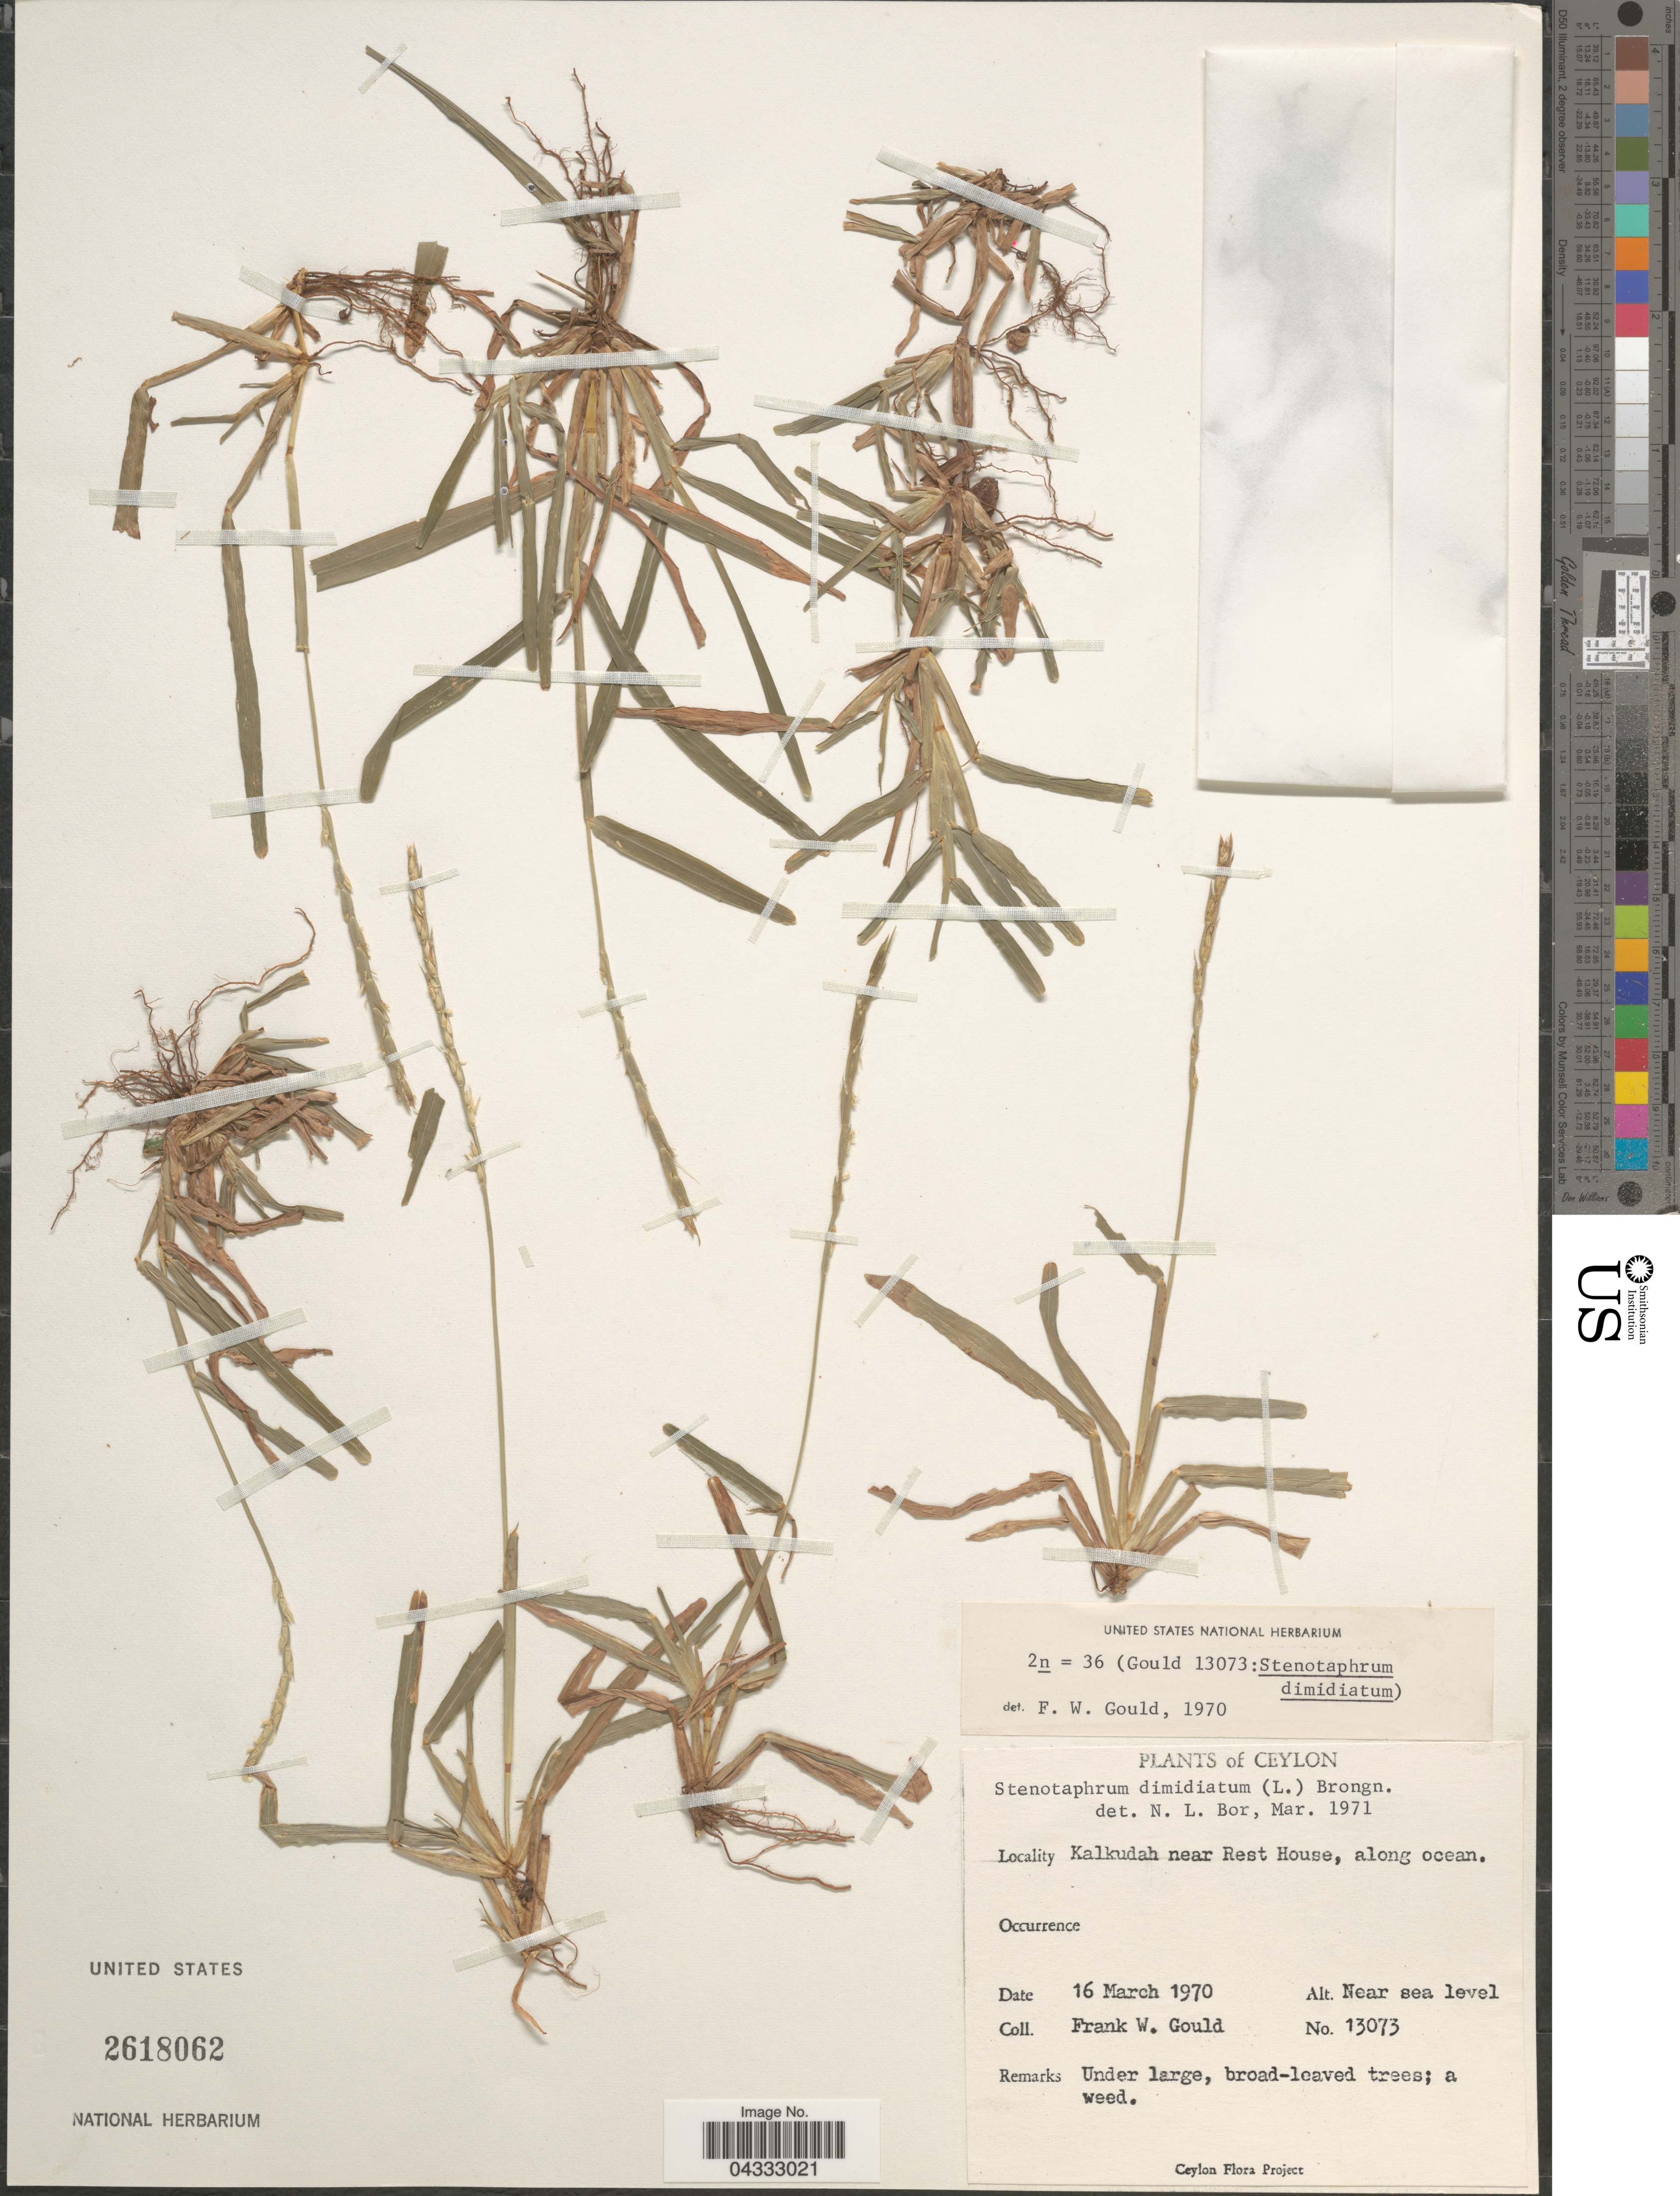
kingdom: Plantae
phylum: Tracheophyta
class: Liliopsida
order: Poales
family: Poaceae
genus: Stenotaphrum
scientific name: Stenotaphrum dimidiatum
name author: (L.) Brongn.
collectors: F. W. Gould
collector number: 13073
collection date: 1970-03-16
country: Sri Lanka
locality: Ceylon. Kalkudah near Rest House, along ocean.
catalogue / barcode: US 2618062